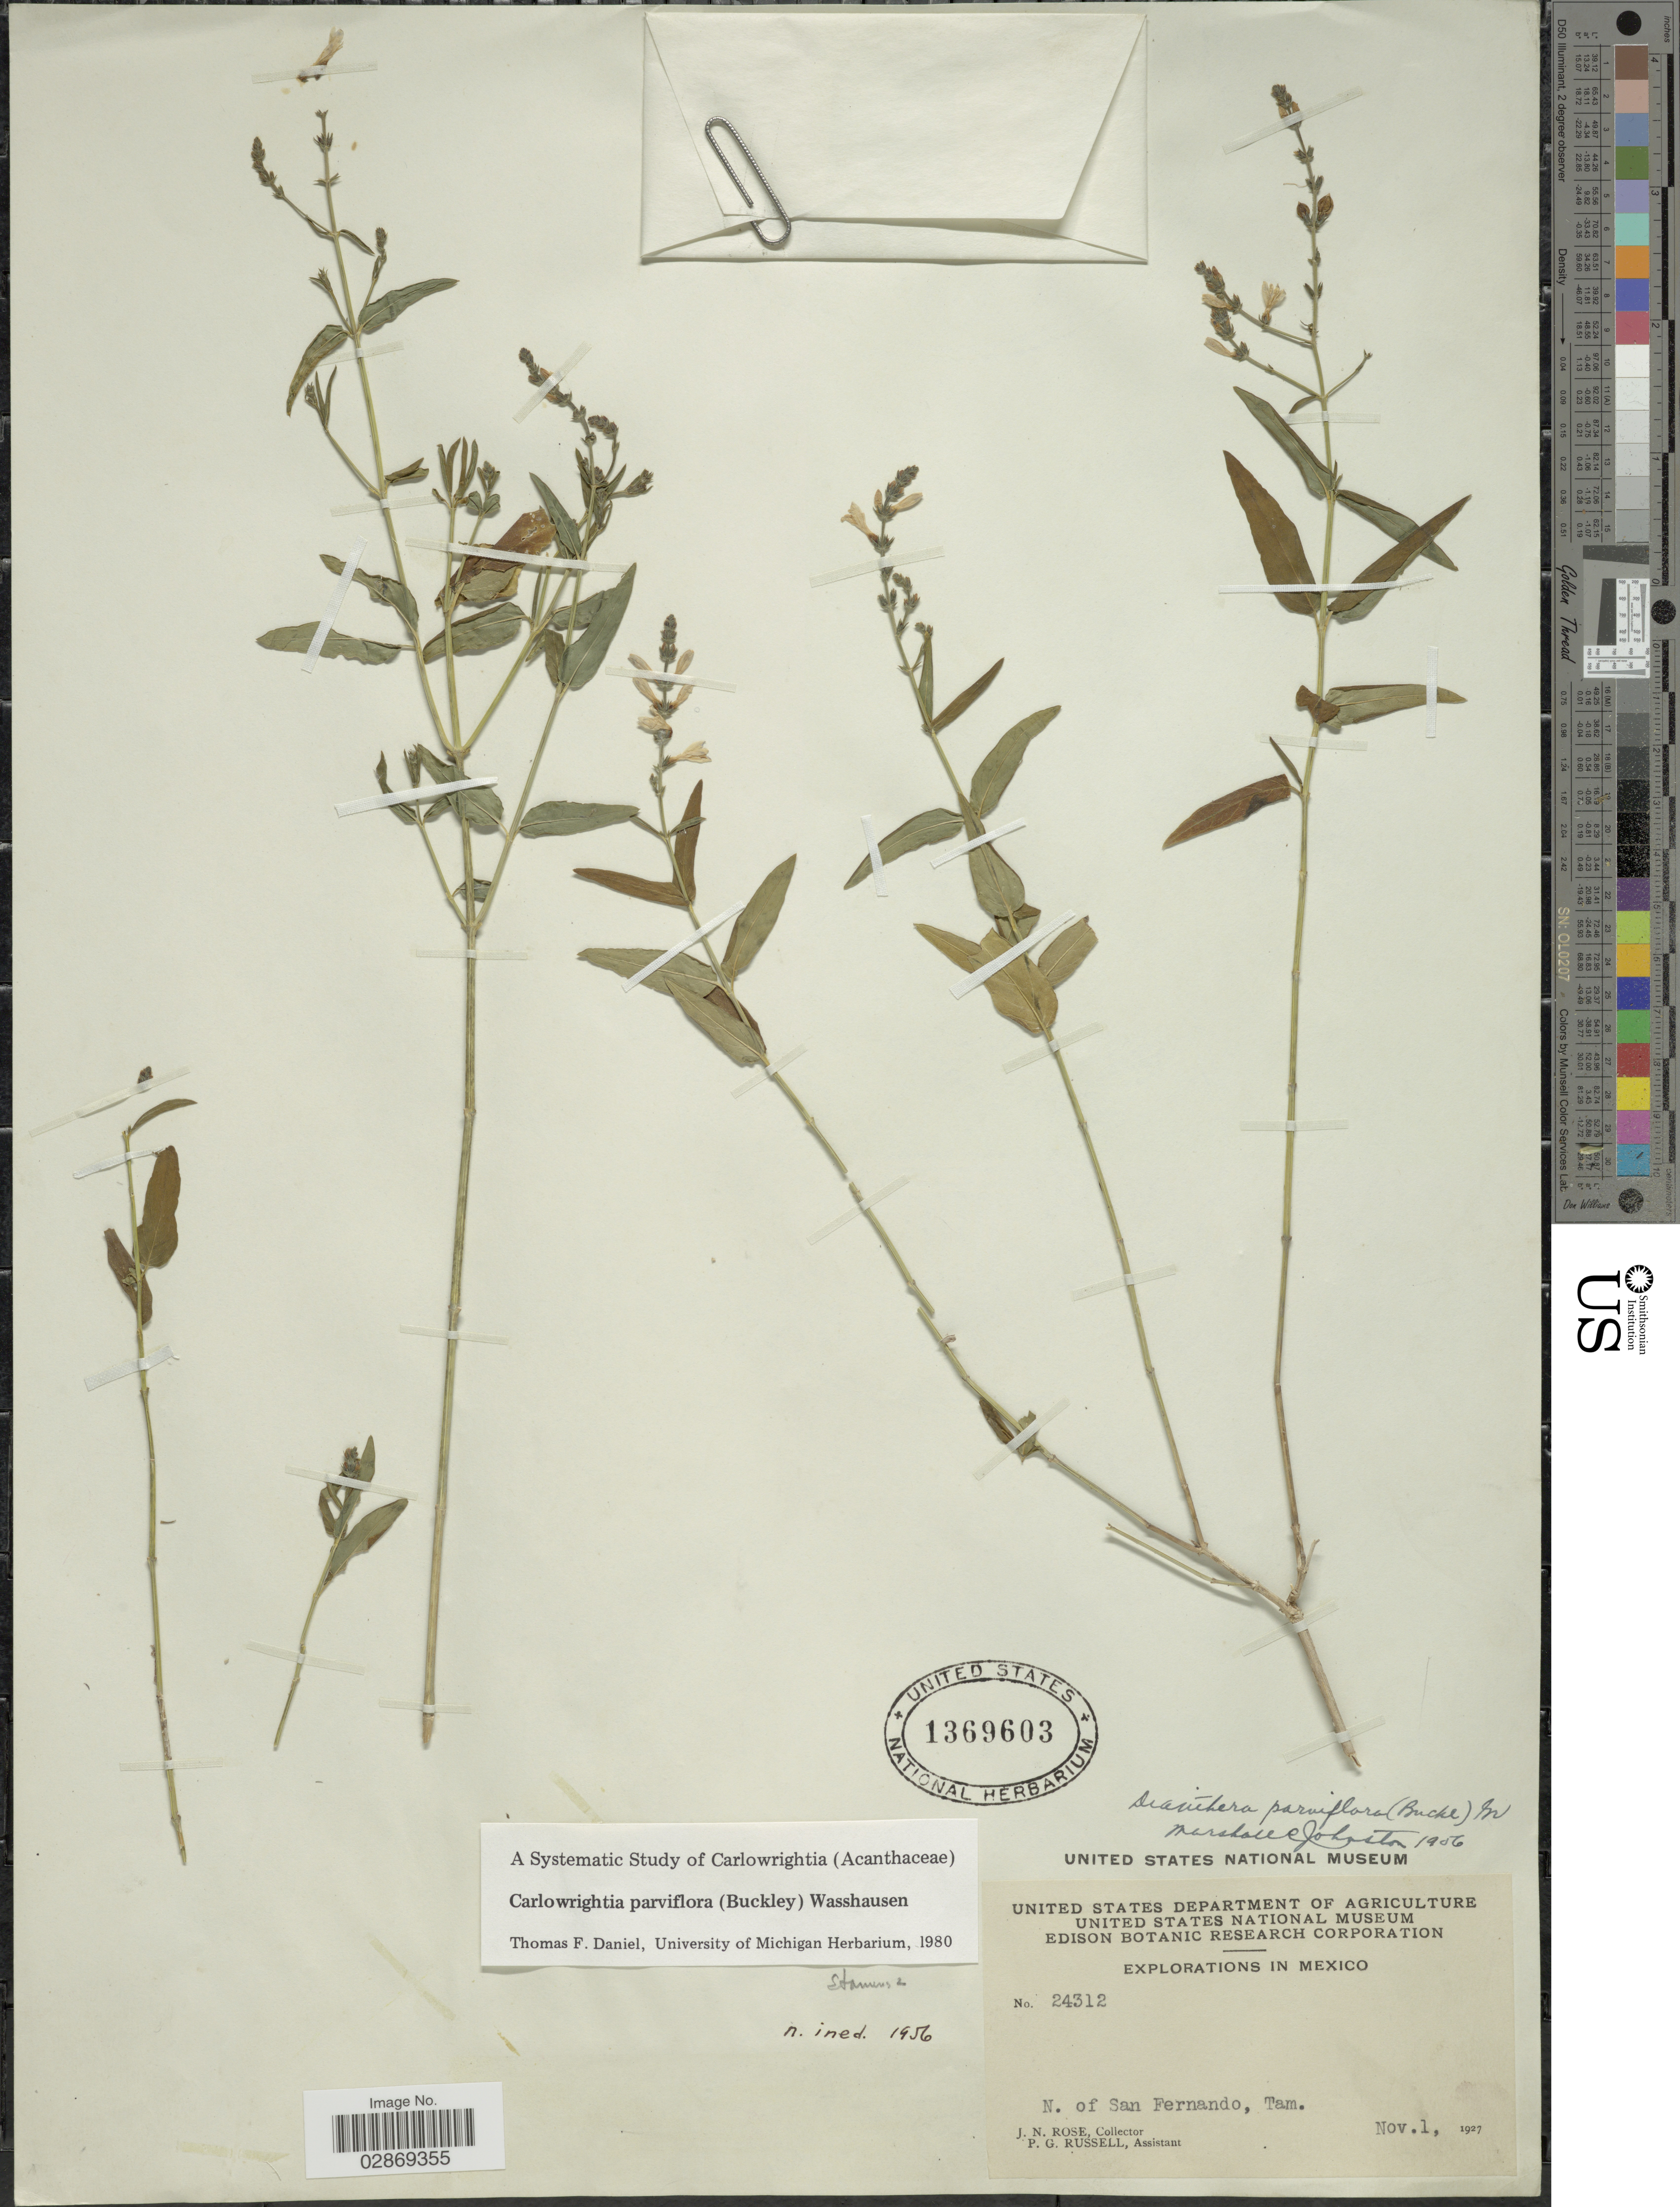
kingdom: Plantae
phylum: Tracheophyta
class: Magnoliopsida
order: Lamiales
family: Acanthaceae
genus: Carlowrightia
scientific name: Carlowrightia parviflora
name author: (Buckley) Wassh.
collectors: J. N. Rose & P. G. Russell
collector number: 24312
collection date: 1927-11-01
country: Mexico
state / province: Tamaulipas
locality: N. of San Fernando, Tam.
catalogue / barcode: US 1369603